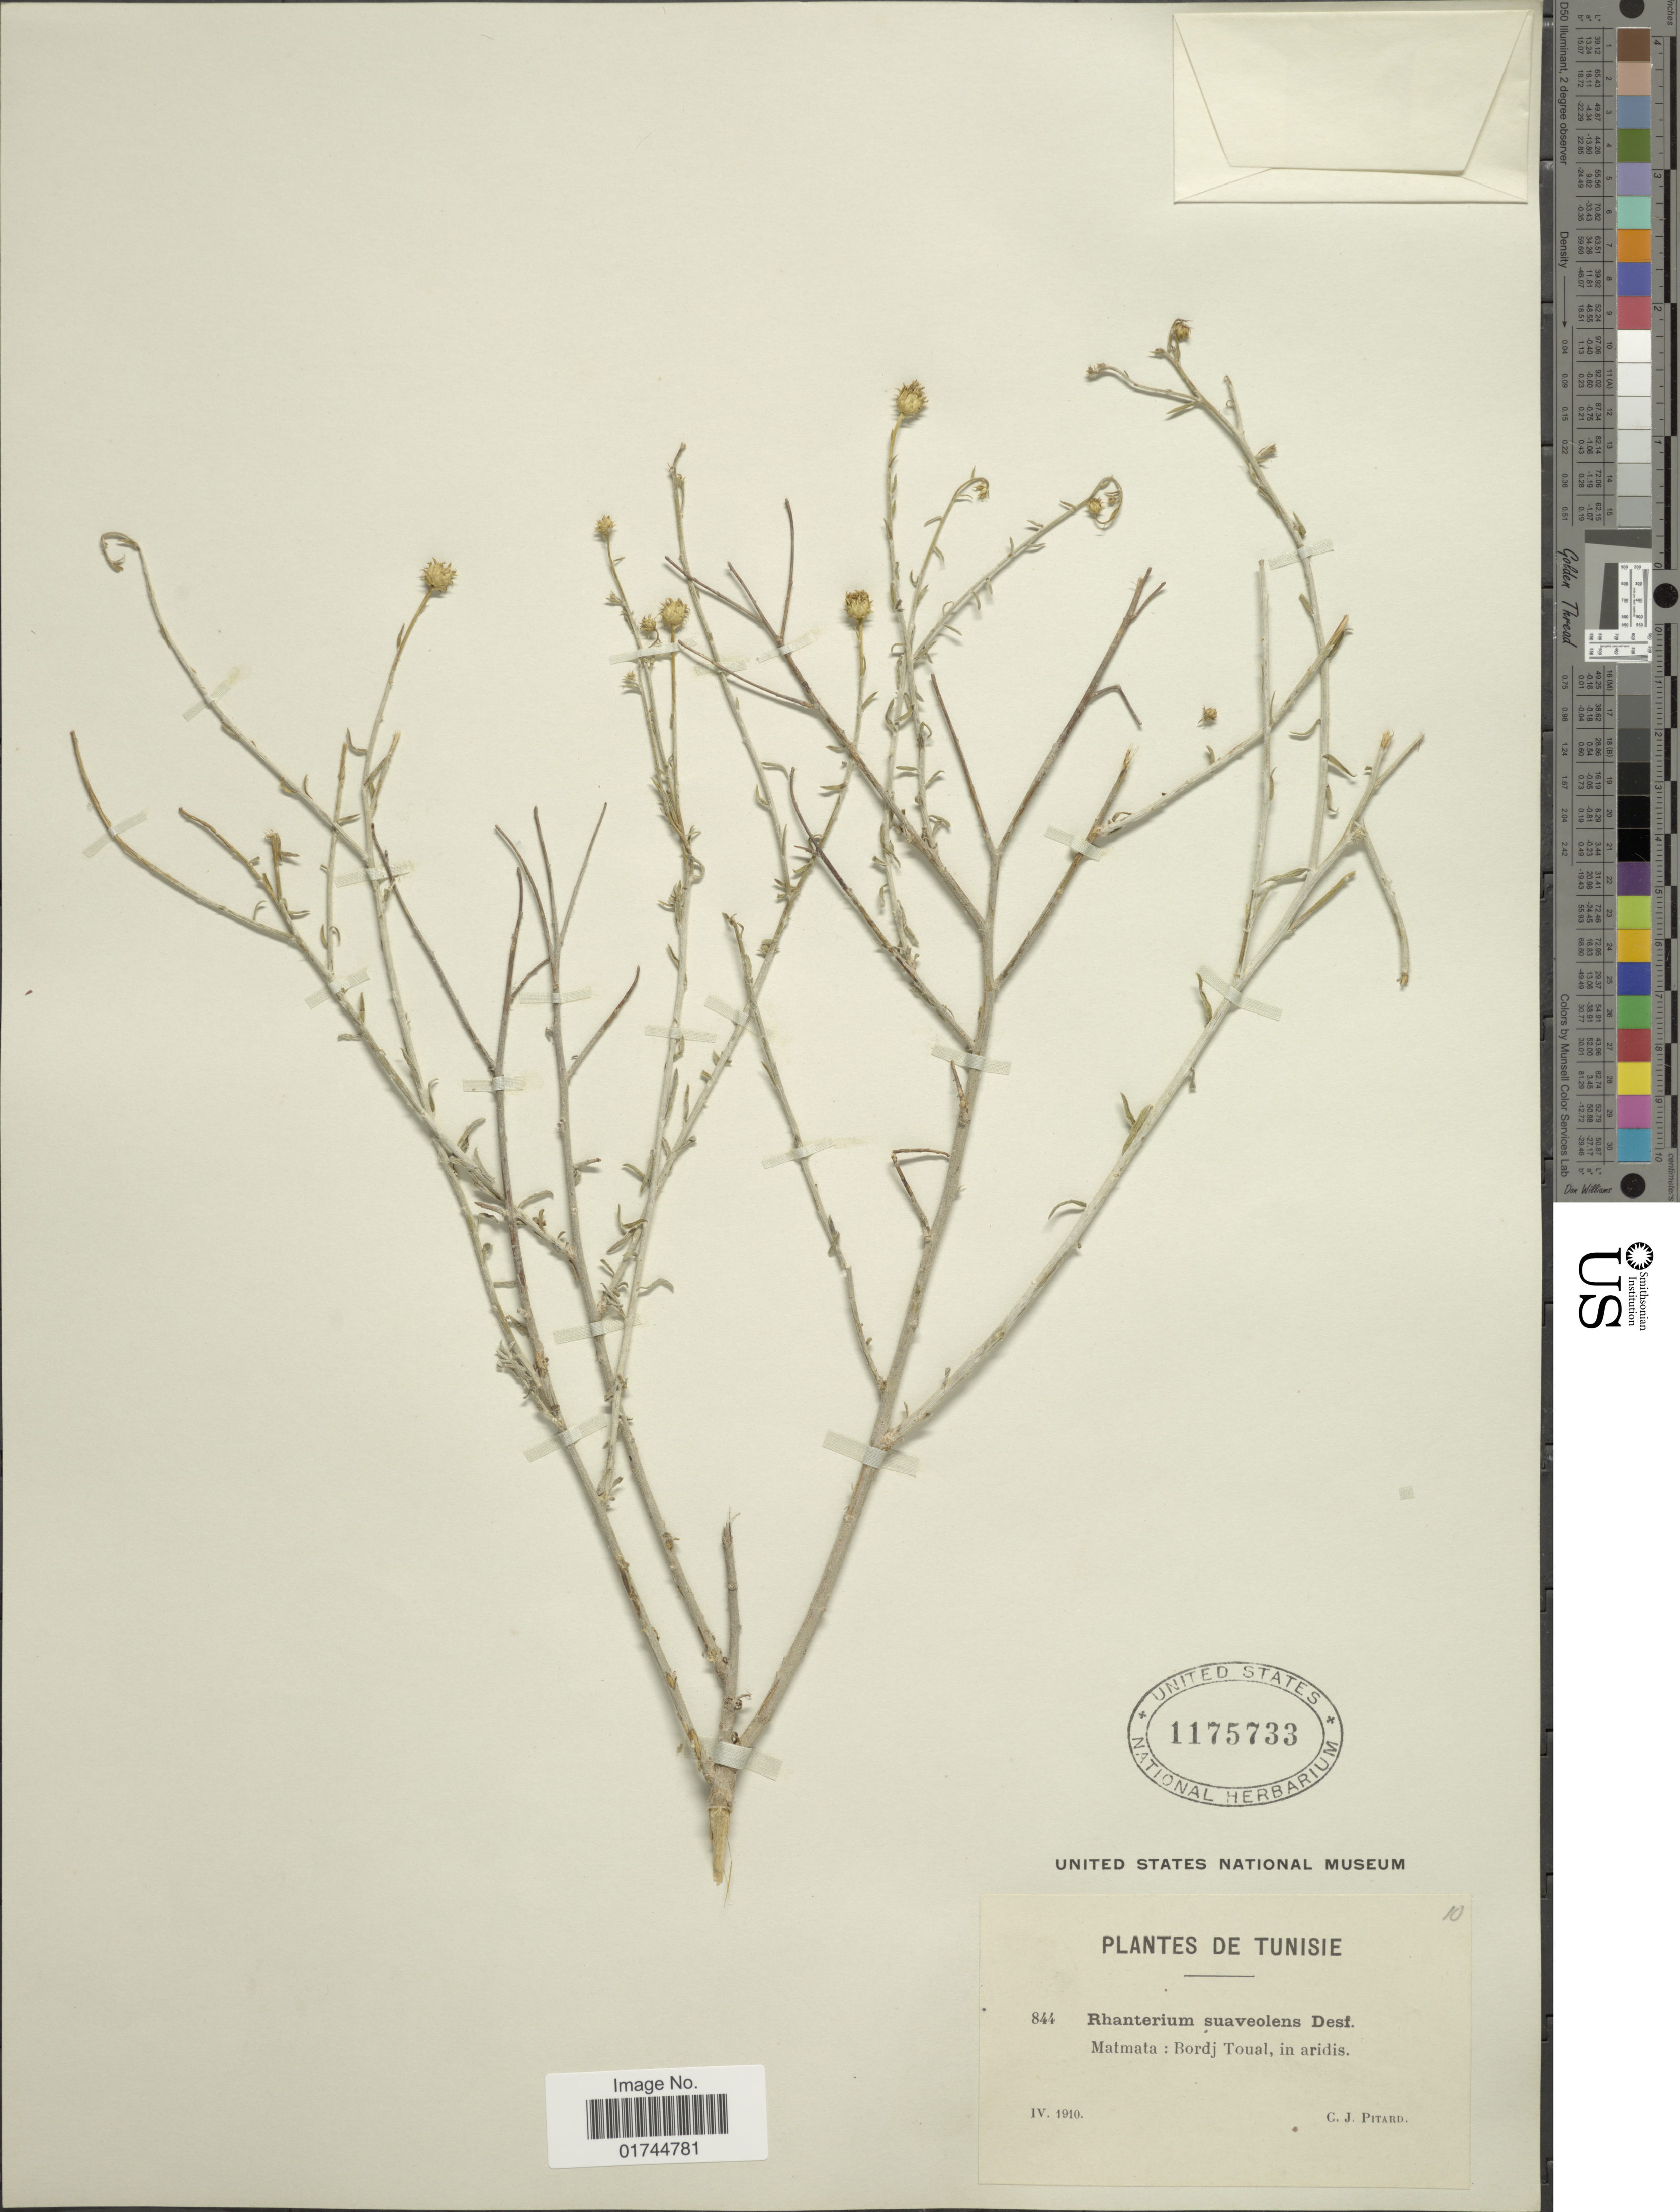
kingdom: Plantae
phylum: Tracheophyta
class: Magnoliopsida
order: Asterales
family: Asteraceae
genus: Rhanterium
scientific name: Rhanterium suaveolens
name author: Desf.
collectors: C. Pitard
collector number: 844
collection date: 1910-04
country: Tunisia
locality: Matmata: Bordj Toual, in aridis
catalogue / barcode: US 1175733